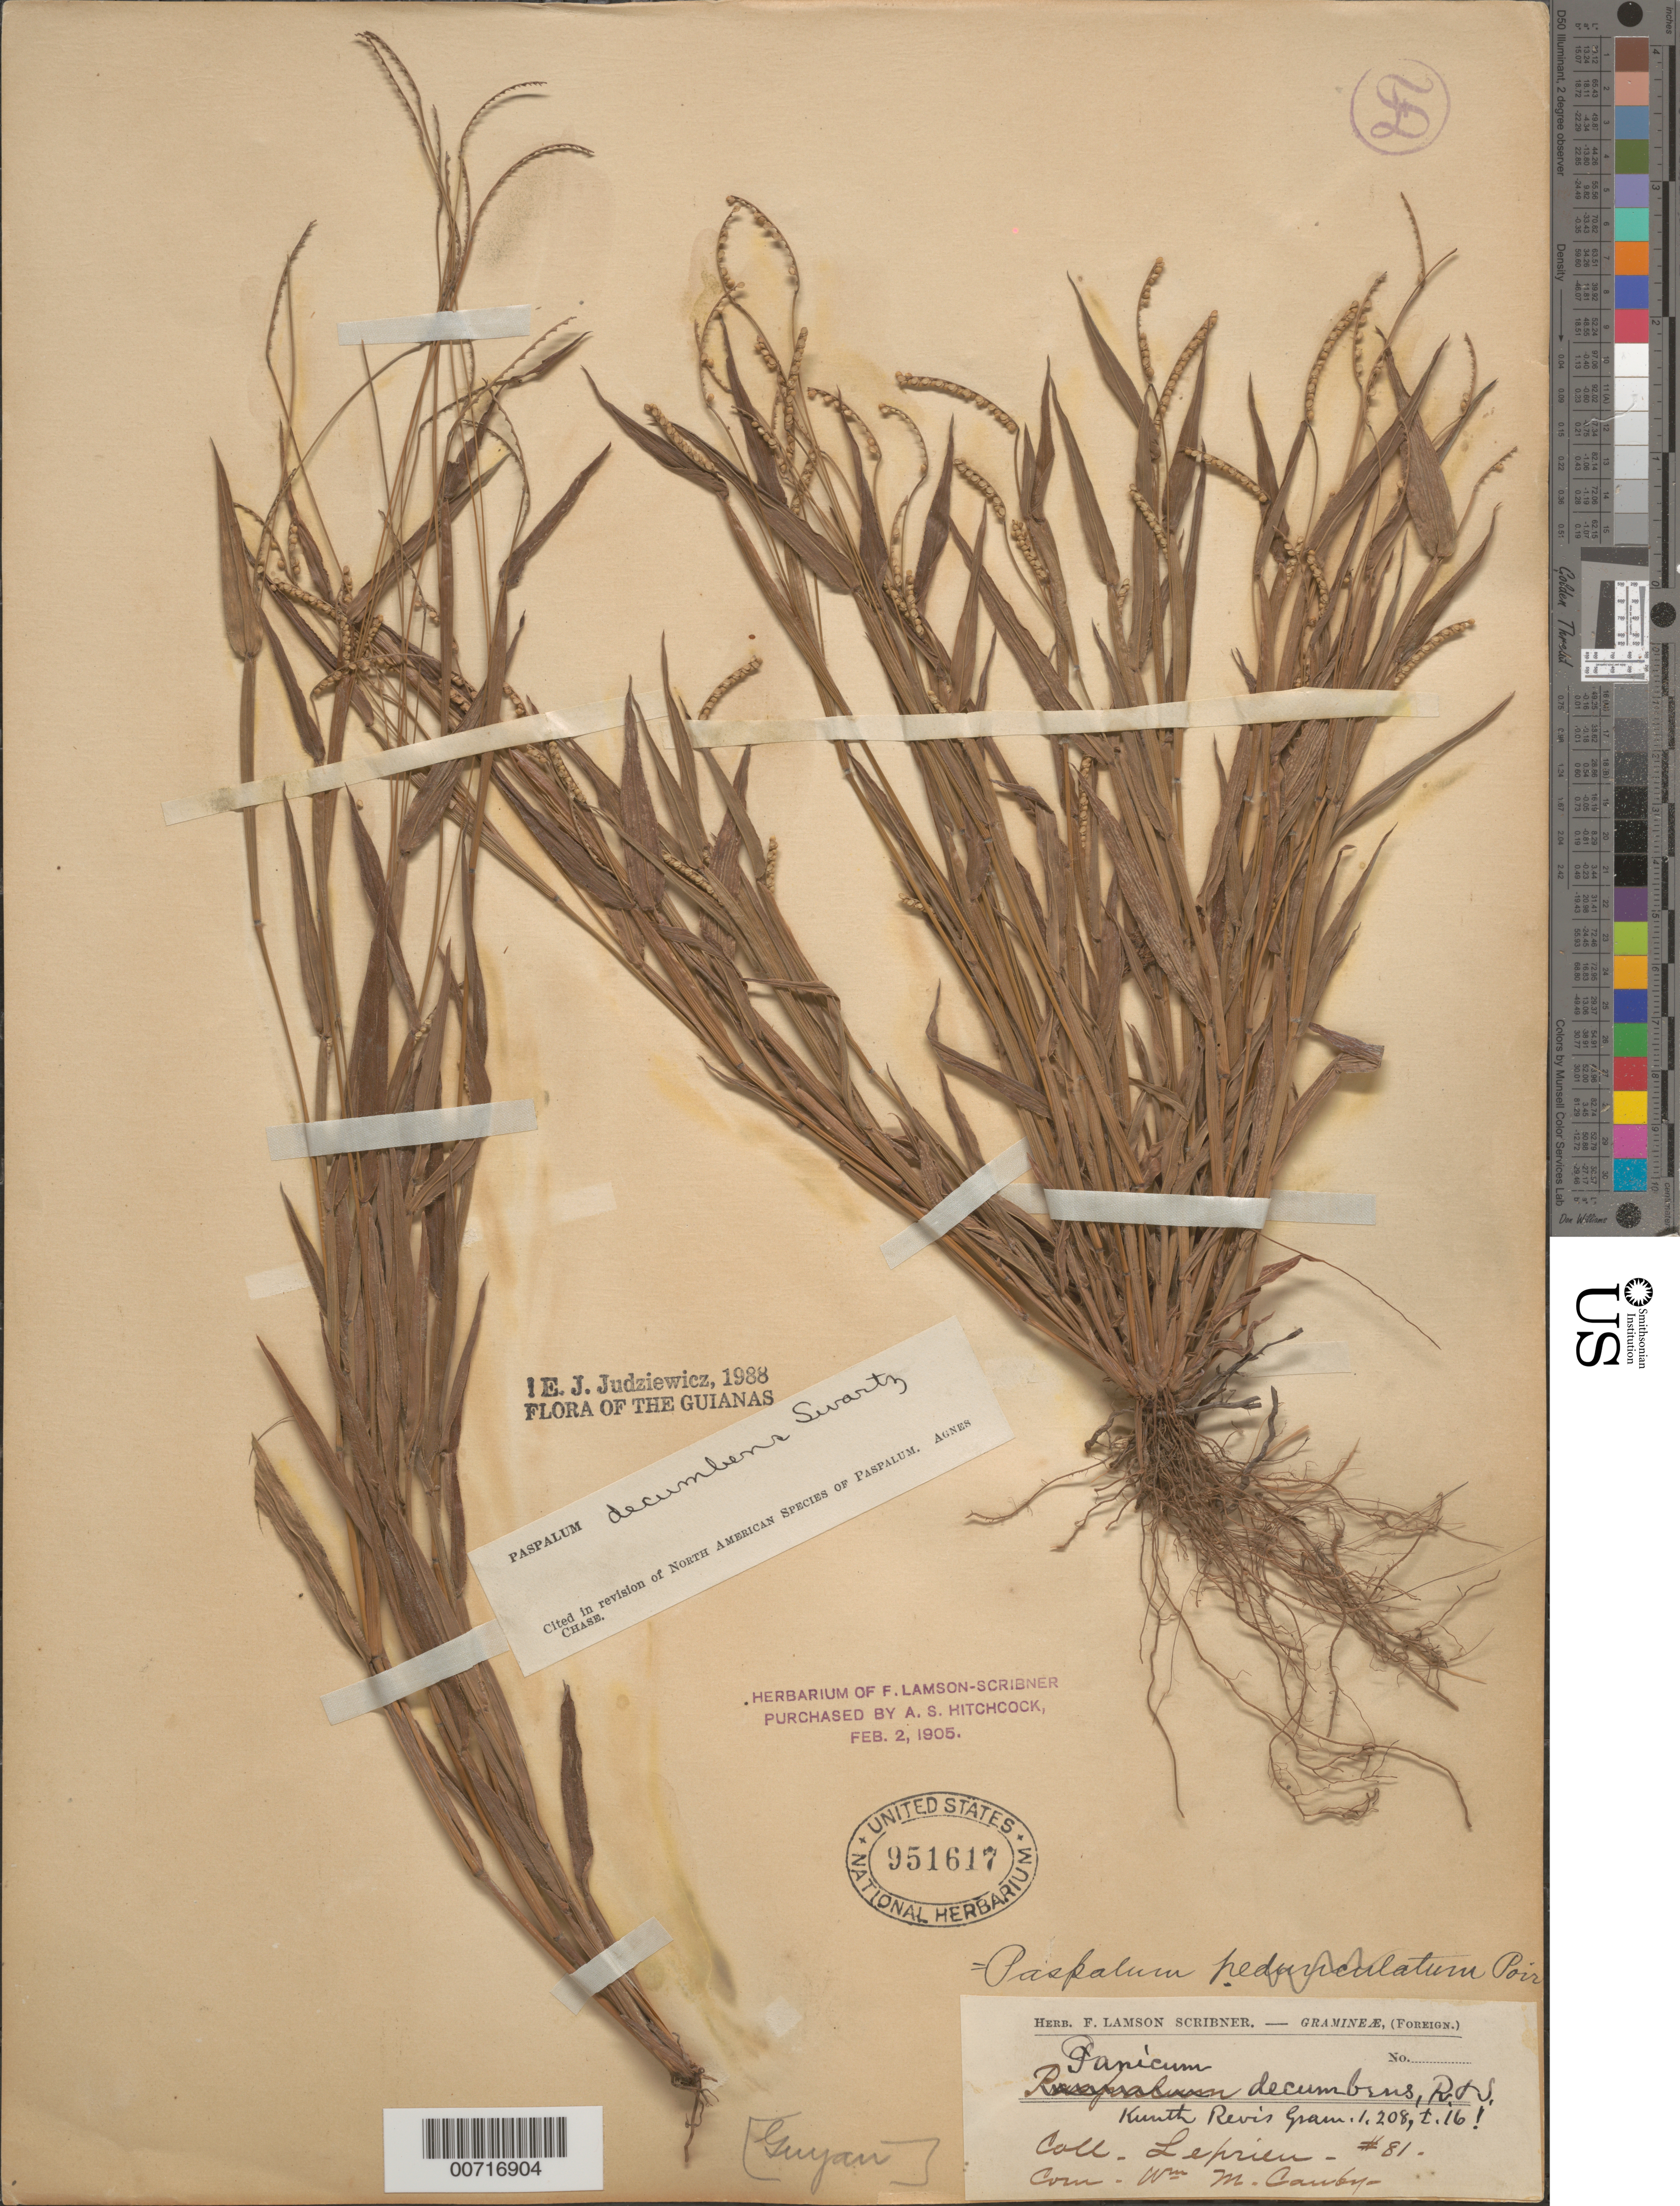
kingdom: Plantae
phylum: Tracheophyta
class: Liliopsida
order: Poales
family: Poaceae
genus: Paspalum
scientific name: Paspalum decumbens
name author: Sw.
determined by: Judziewicz, E. J.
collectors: F. M. R. Leprieur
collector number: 81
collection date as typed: s.d.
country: French Guiana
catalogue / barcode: US 951617